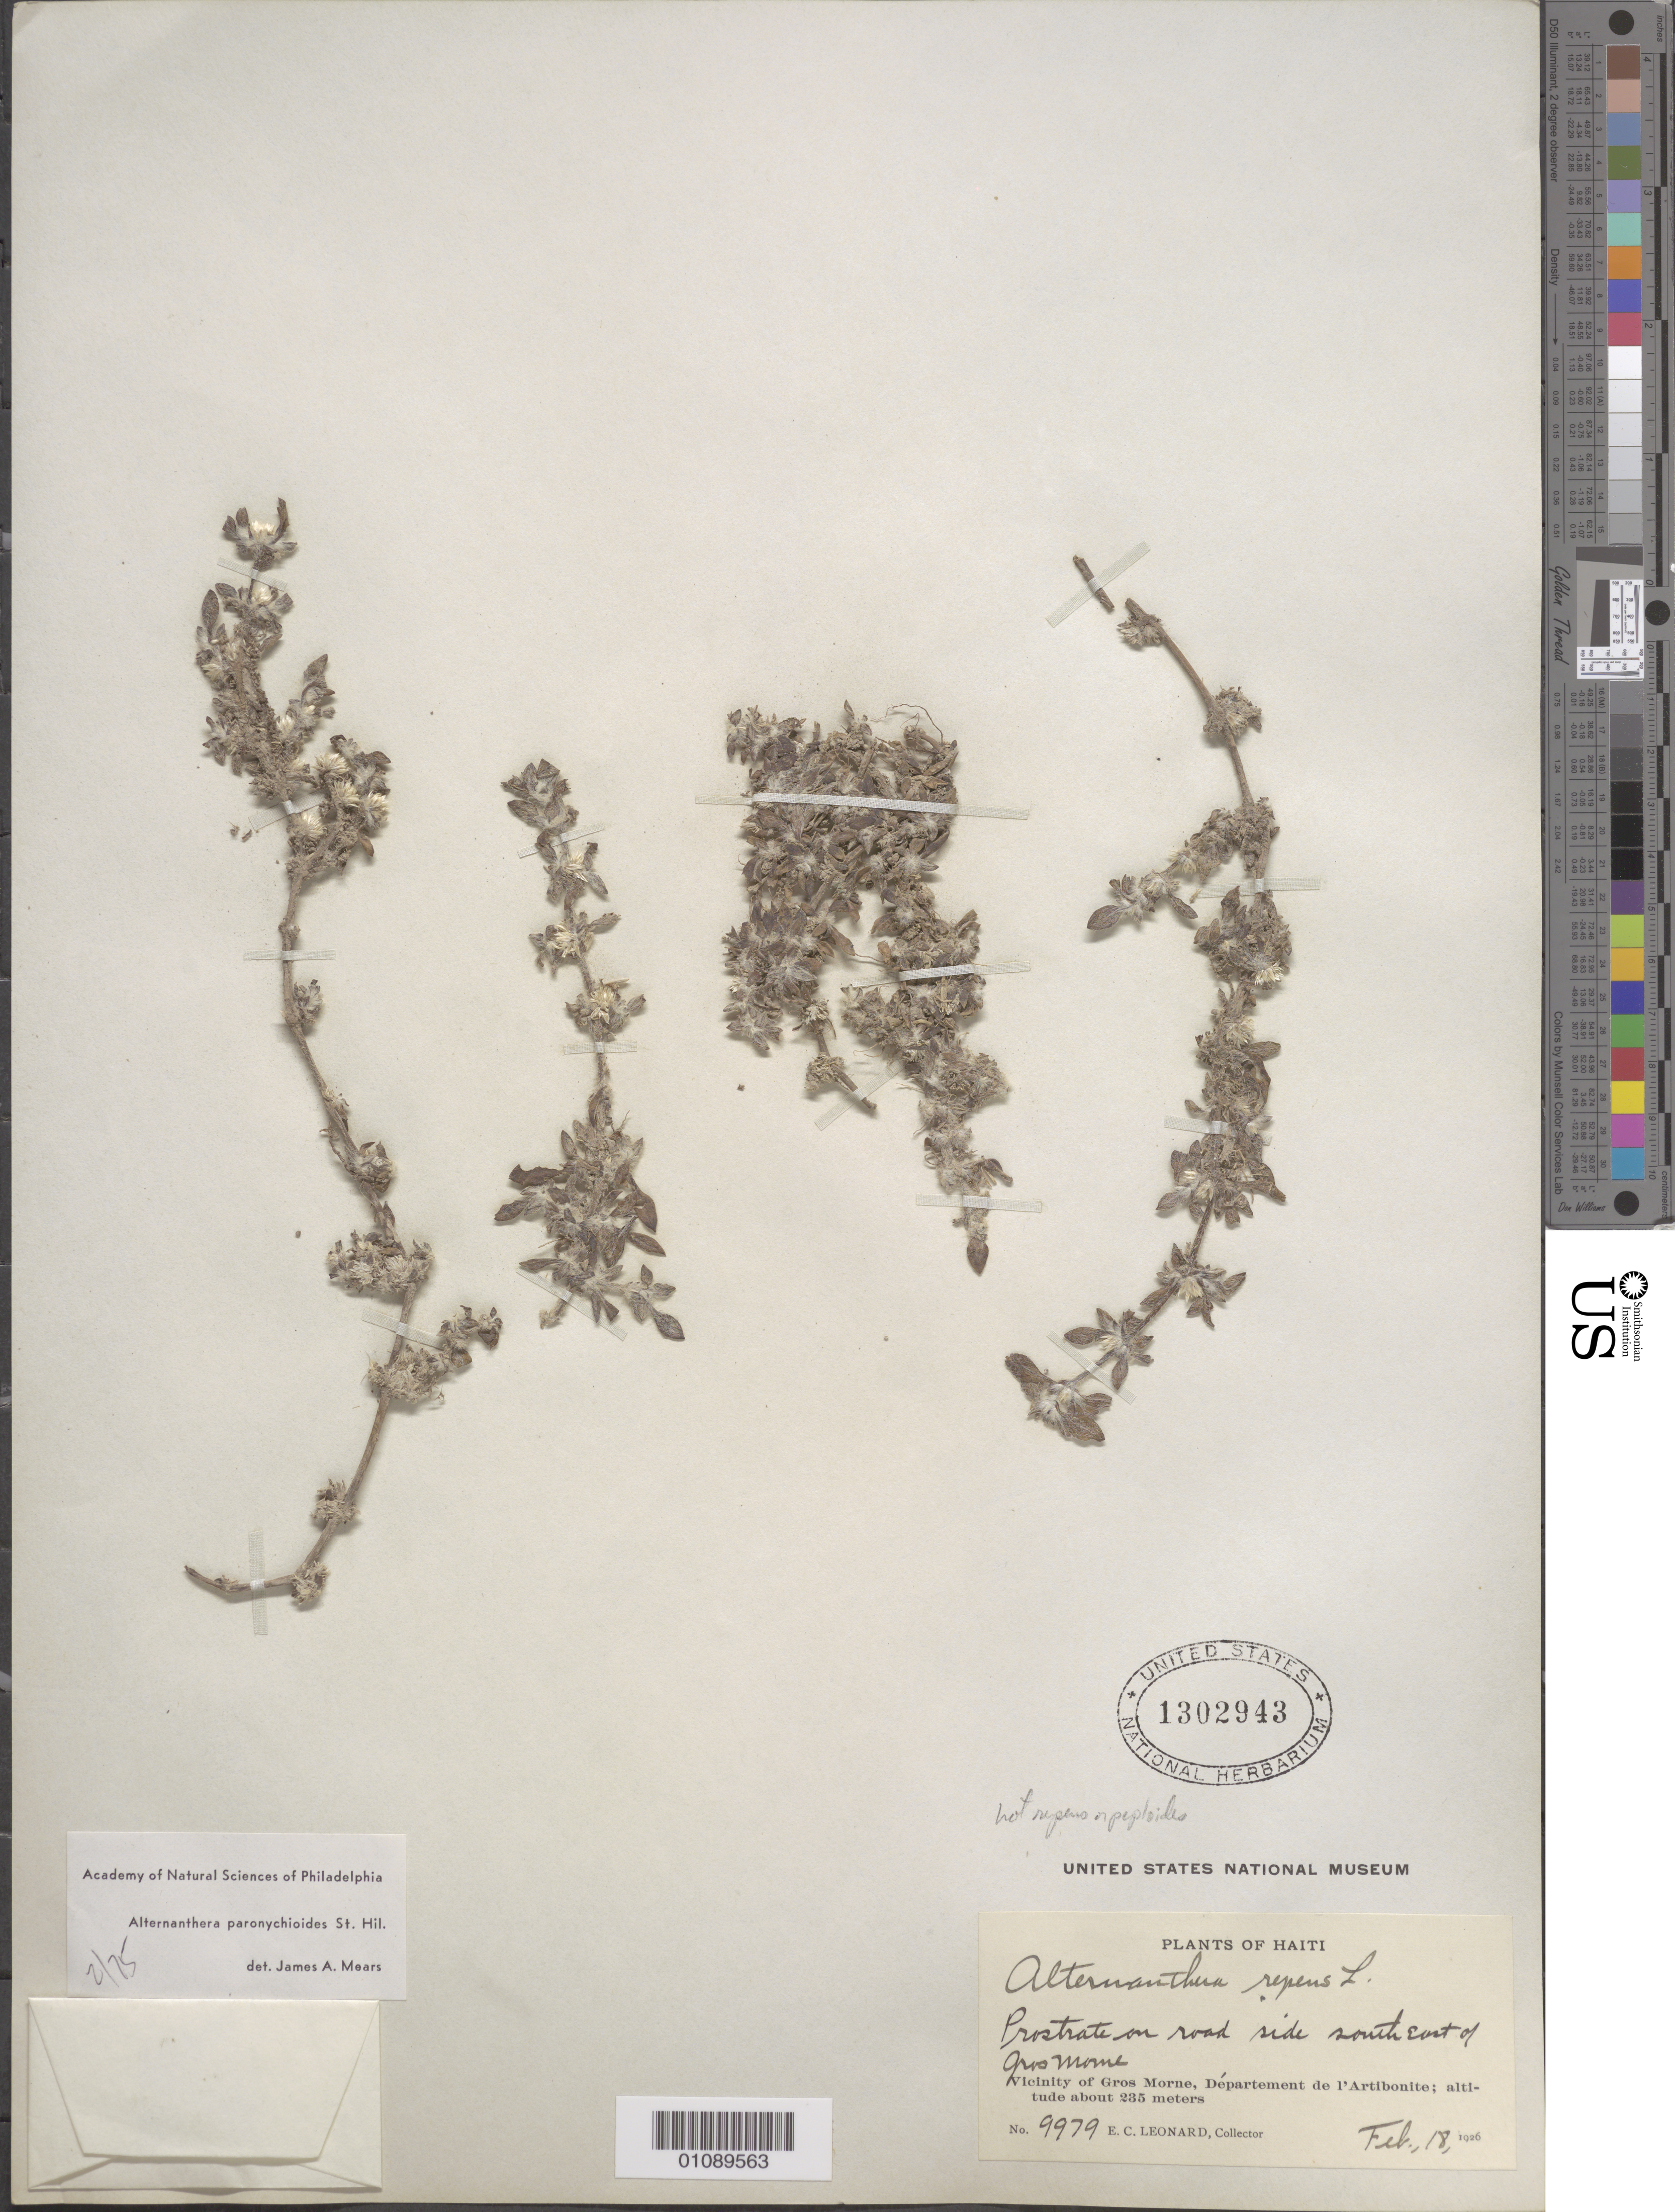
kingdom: Plantae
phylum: Tracheophyta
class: Magnoliopsida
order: Caryophyllales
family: Amaranthaceae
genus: Alternanthera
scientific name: Alternanthera paronychioides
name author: A. St.-Hil.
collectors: E. C. Leonard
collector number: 9979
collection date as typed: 18 Feb 1926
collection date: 1926-02-18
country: Haiti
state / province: Artibonite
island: Hispaniola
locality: Departemente de l'Arbonite, vicinity of Gros Morne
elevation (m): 225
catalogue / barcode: US 1302943